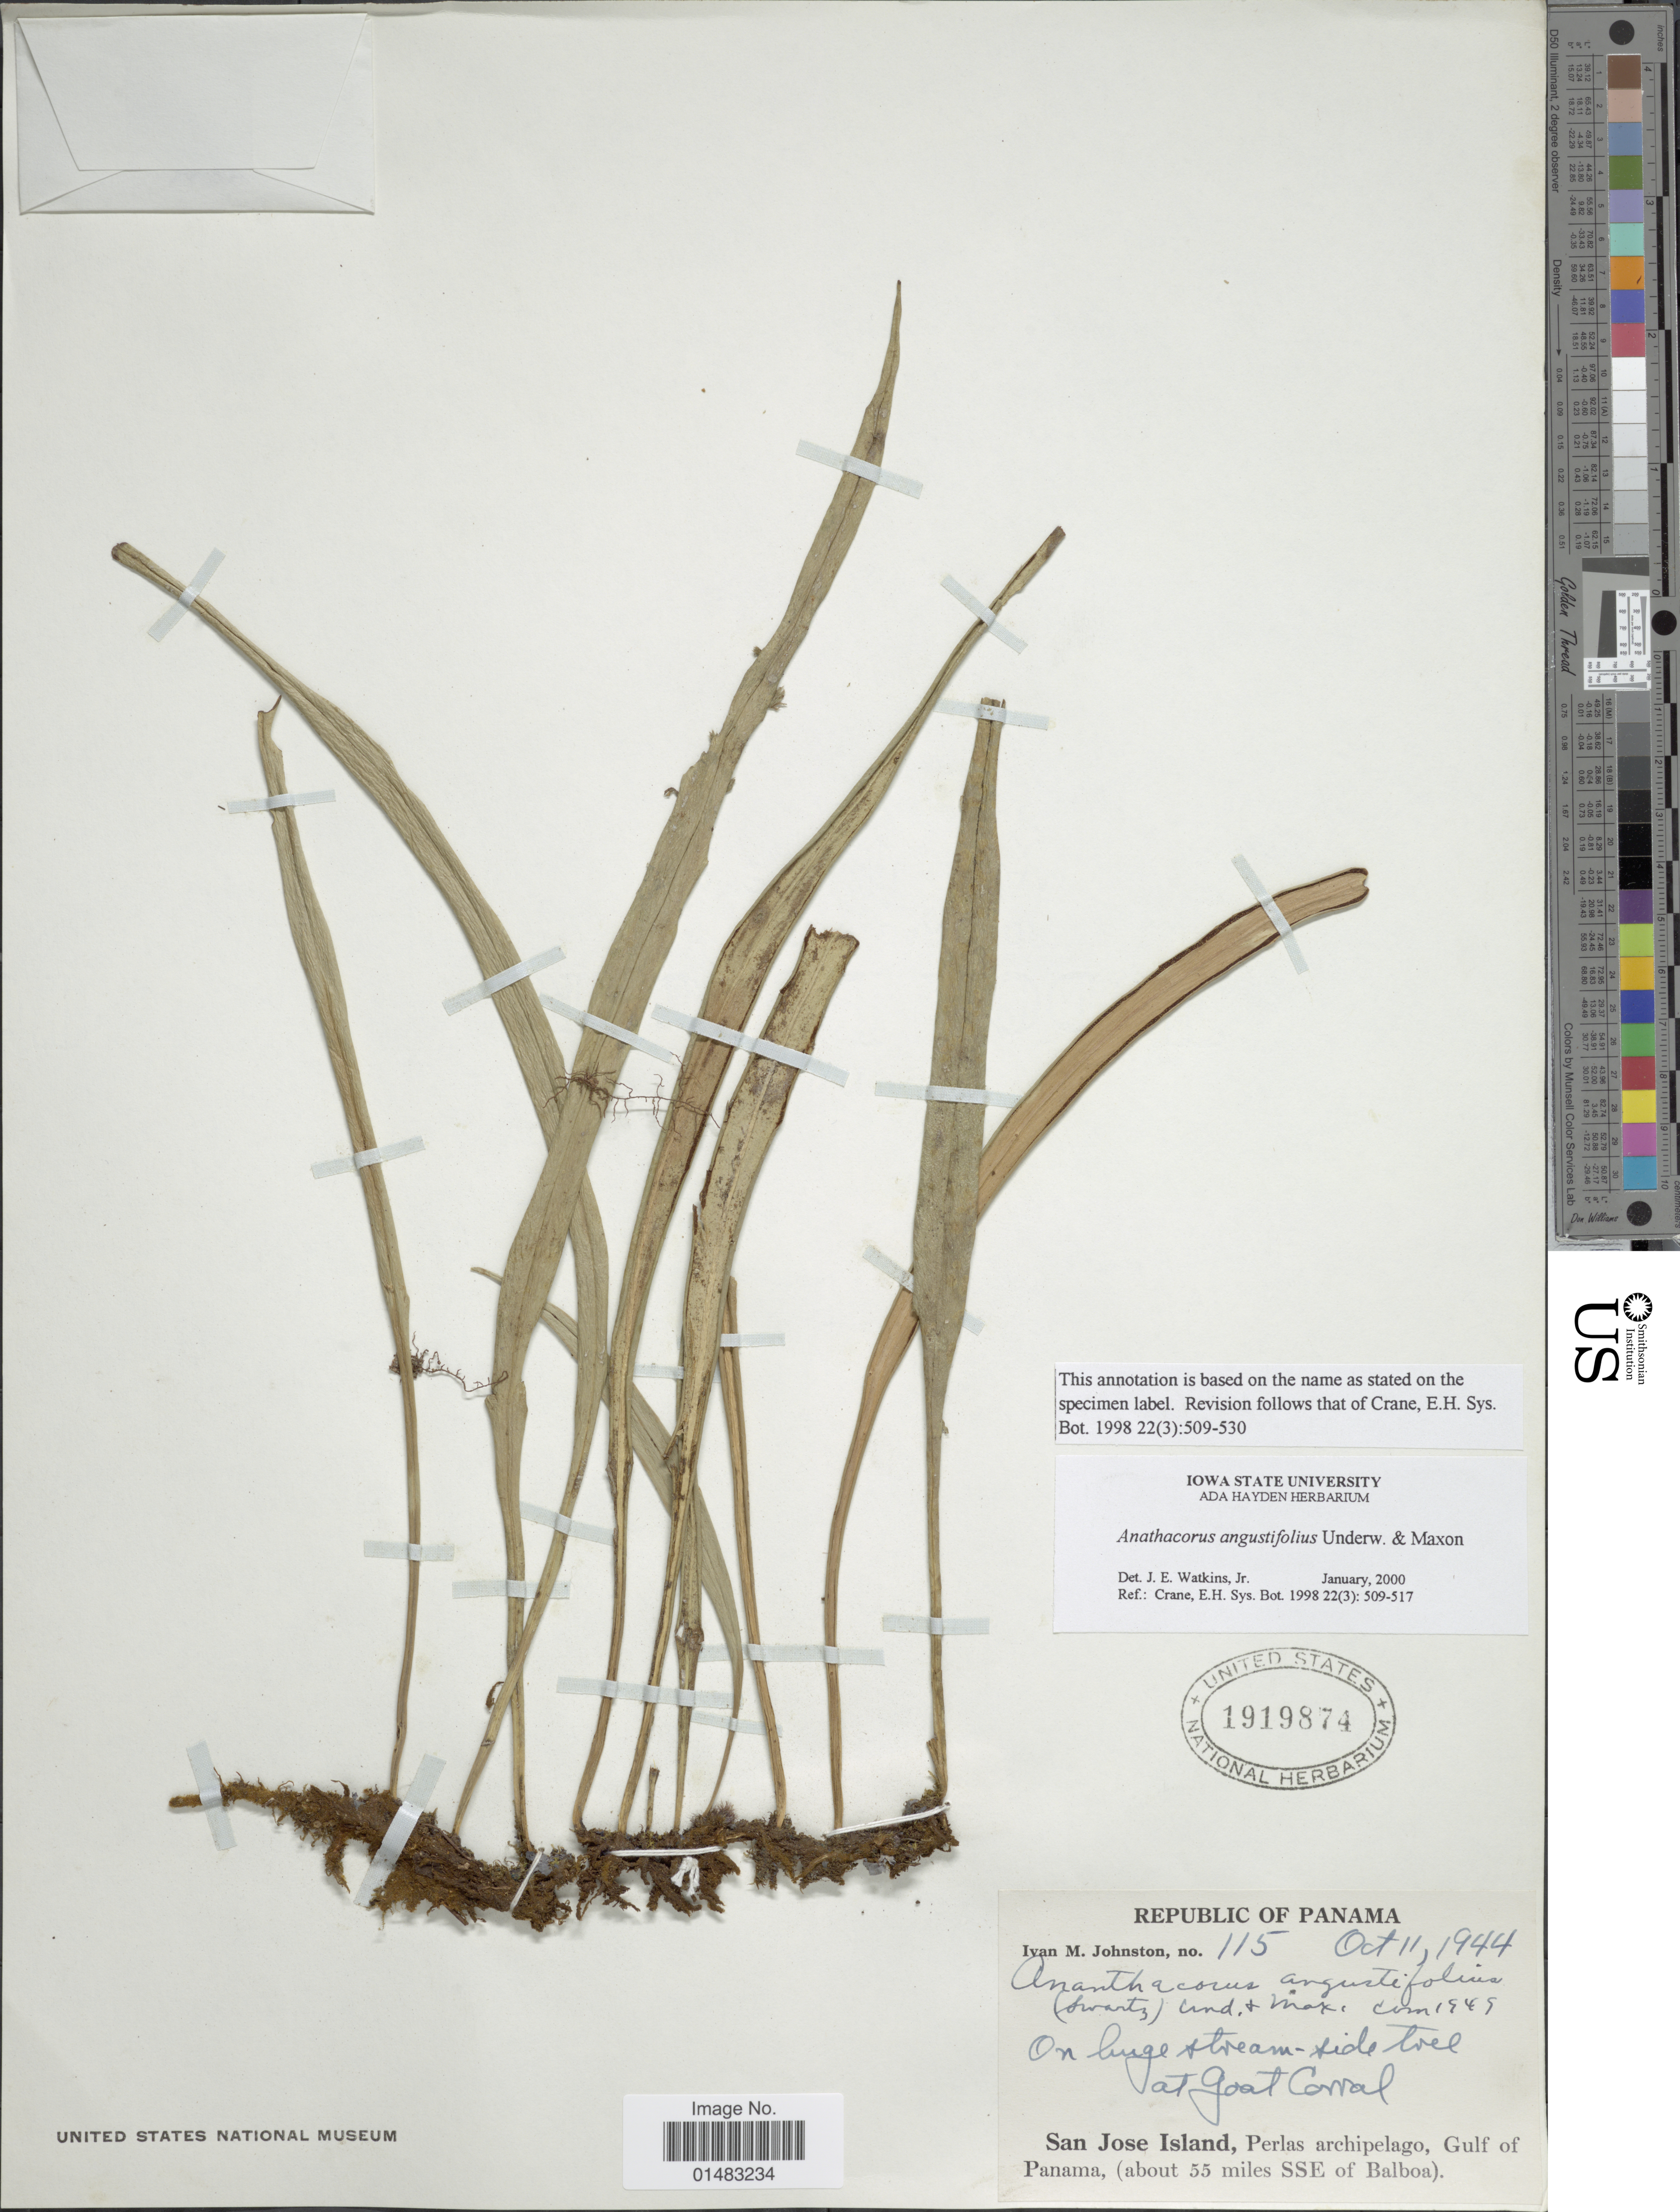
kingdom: Plantae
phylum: Tracheophyta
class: Polypodiopsida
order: Polypodiales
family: Pteridaceae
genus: Ananthacorus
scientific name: Ananthacorus angustifolius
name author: (Sw.) Underw. & Maxon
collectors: I.M. Johnston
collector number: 115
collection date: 1944-10-11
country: Panama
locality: San Jose Island, Perlas archipelago, Gulf of Panama ( about 55 miles SSE of Balboa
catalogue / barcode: US 1919874